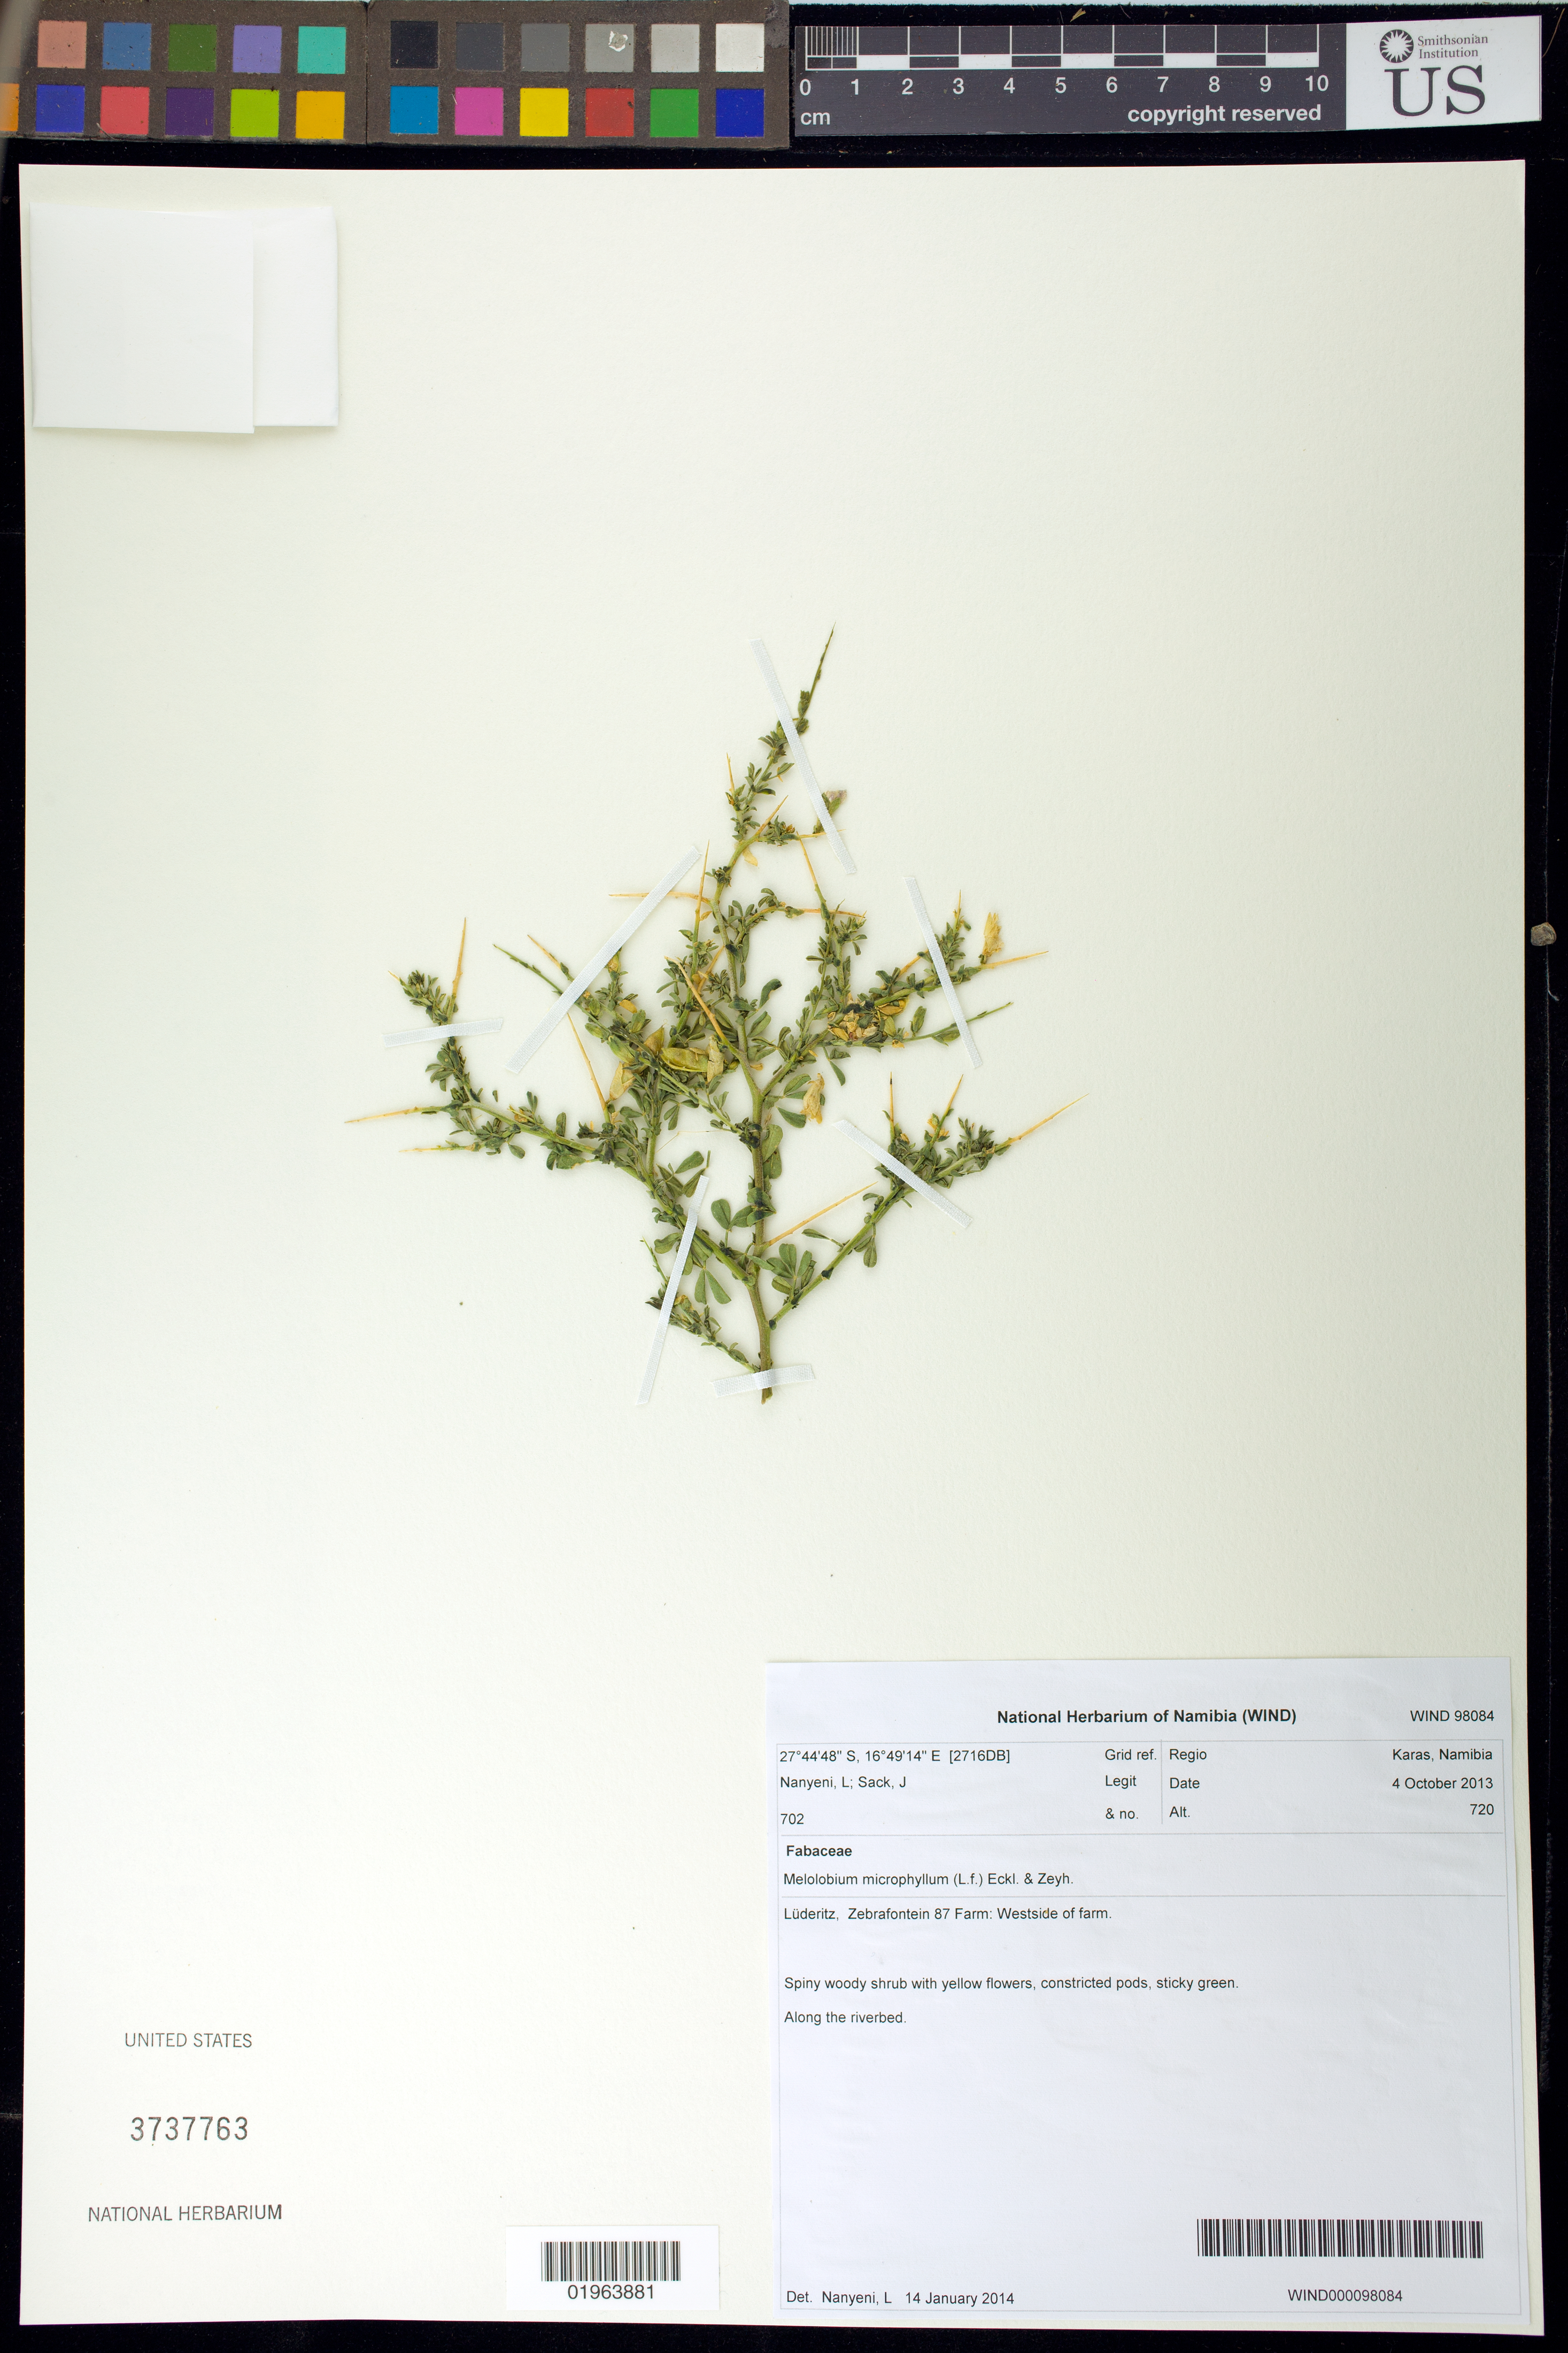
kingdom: Plantae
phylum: Tracheophyta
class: Magnoliopsida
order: Fabales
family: Fabaceae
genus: Melolobium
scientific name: Melolobium microphyllum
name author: Eckl. & Zeyh.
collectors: L. Nanyeni & J. Sack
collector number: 702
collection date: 2013-10-04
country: Namibia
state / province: Karas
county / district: Luderitz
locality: Zebrafontein 87 Farm, western side of farm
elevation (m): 720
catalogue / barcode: US 3737763